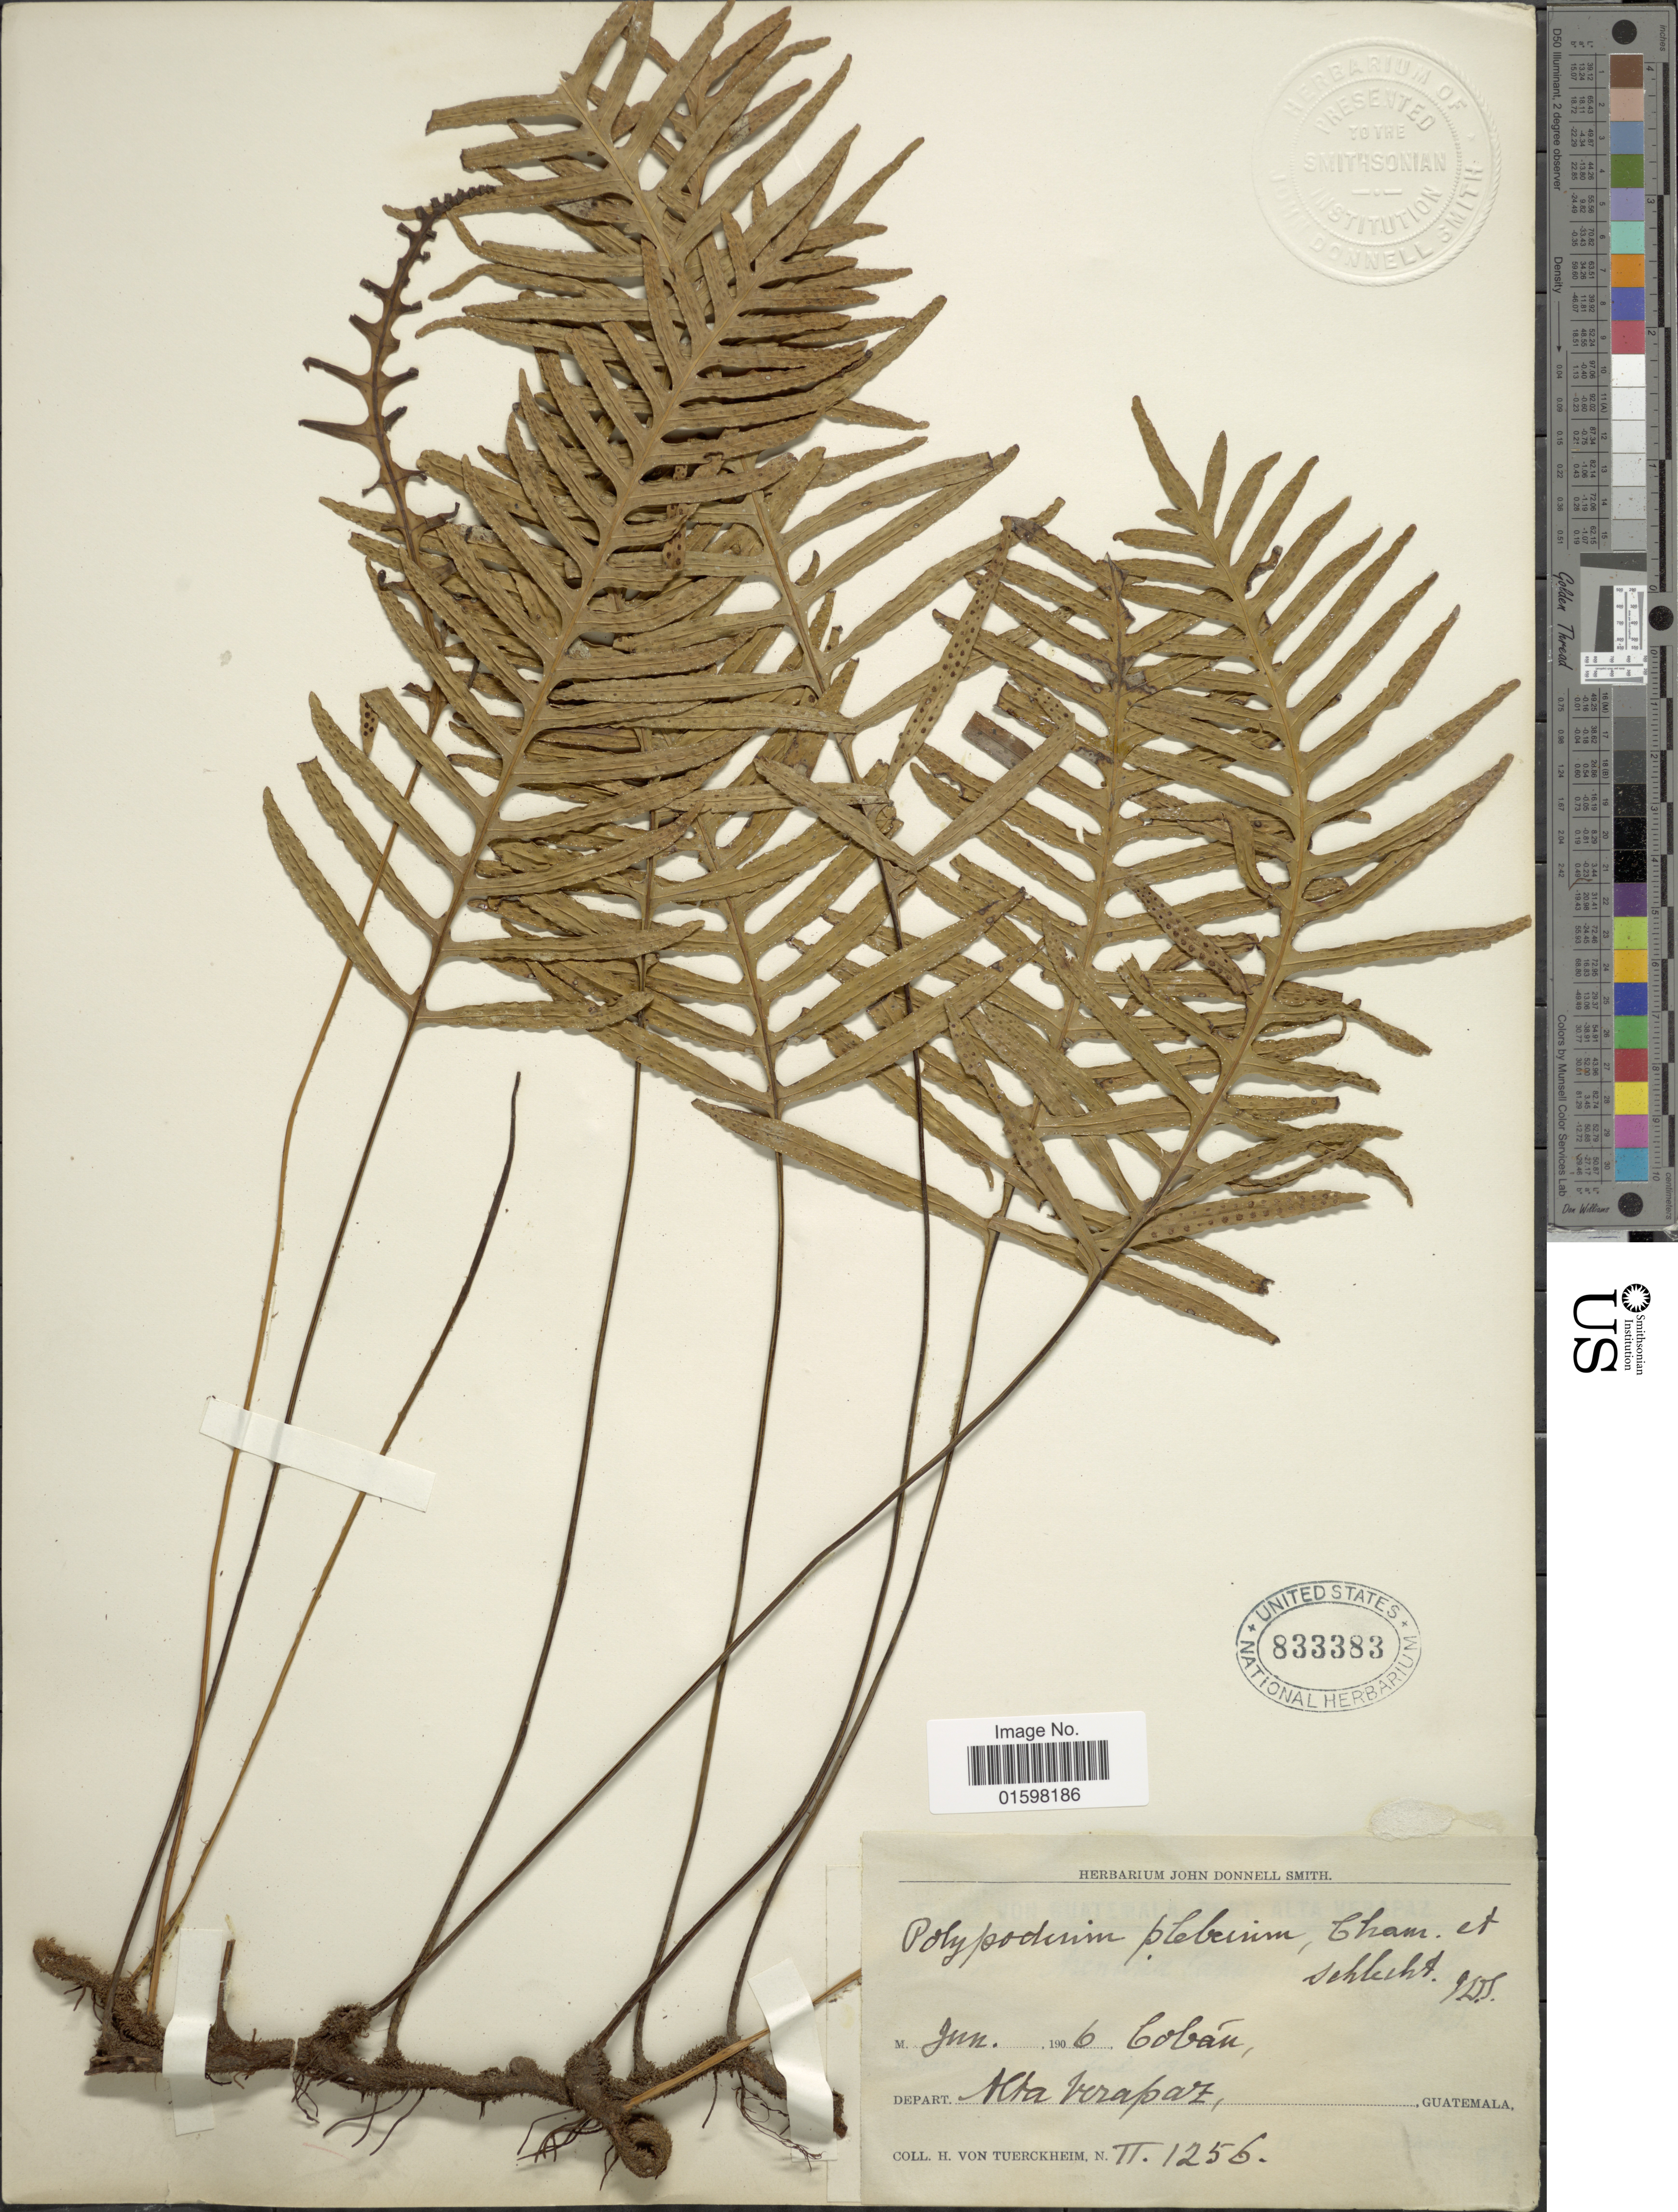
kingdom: Plantae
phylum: Tracheophyta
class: Polypodiopsida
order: Polypodiales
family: Polypodiaceae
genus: Pleopeltis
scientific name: Pleopeltis plebeia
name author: (Schltdl. ex Cham.) A.R. Sm. & Tejero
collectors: H. von Türckheim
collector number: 1256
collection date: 1906-06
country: Guatemala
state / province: Alta Verapaz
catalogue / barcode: US 833383